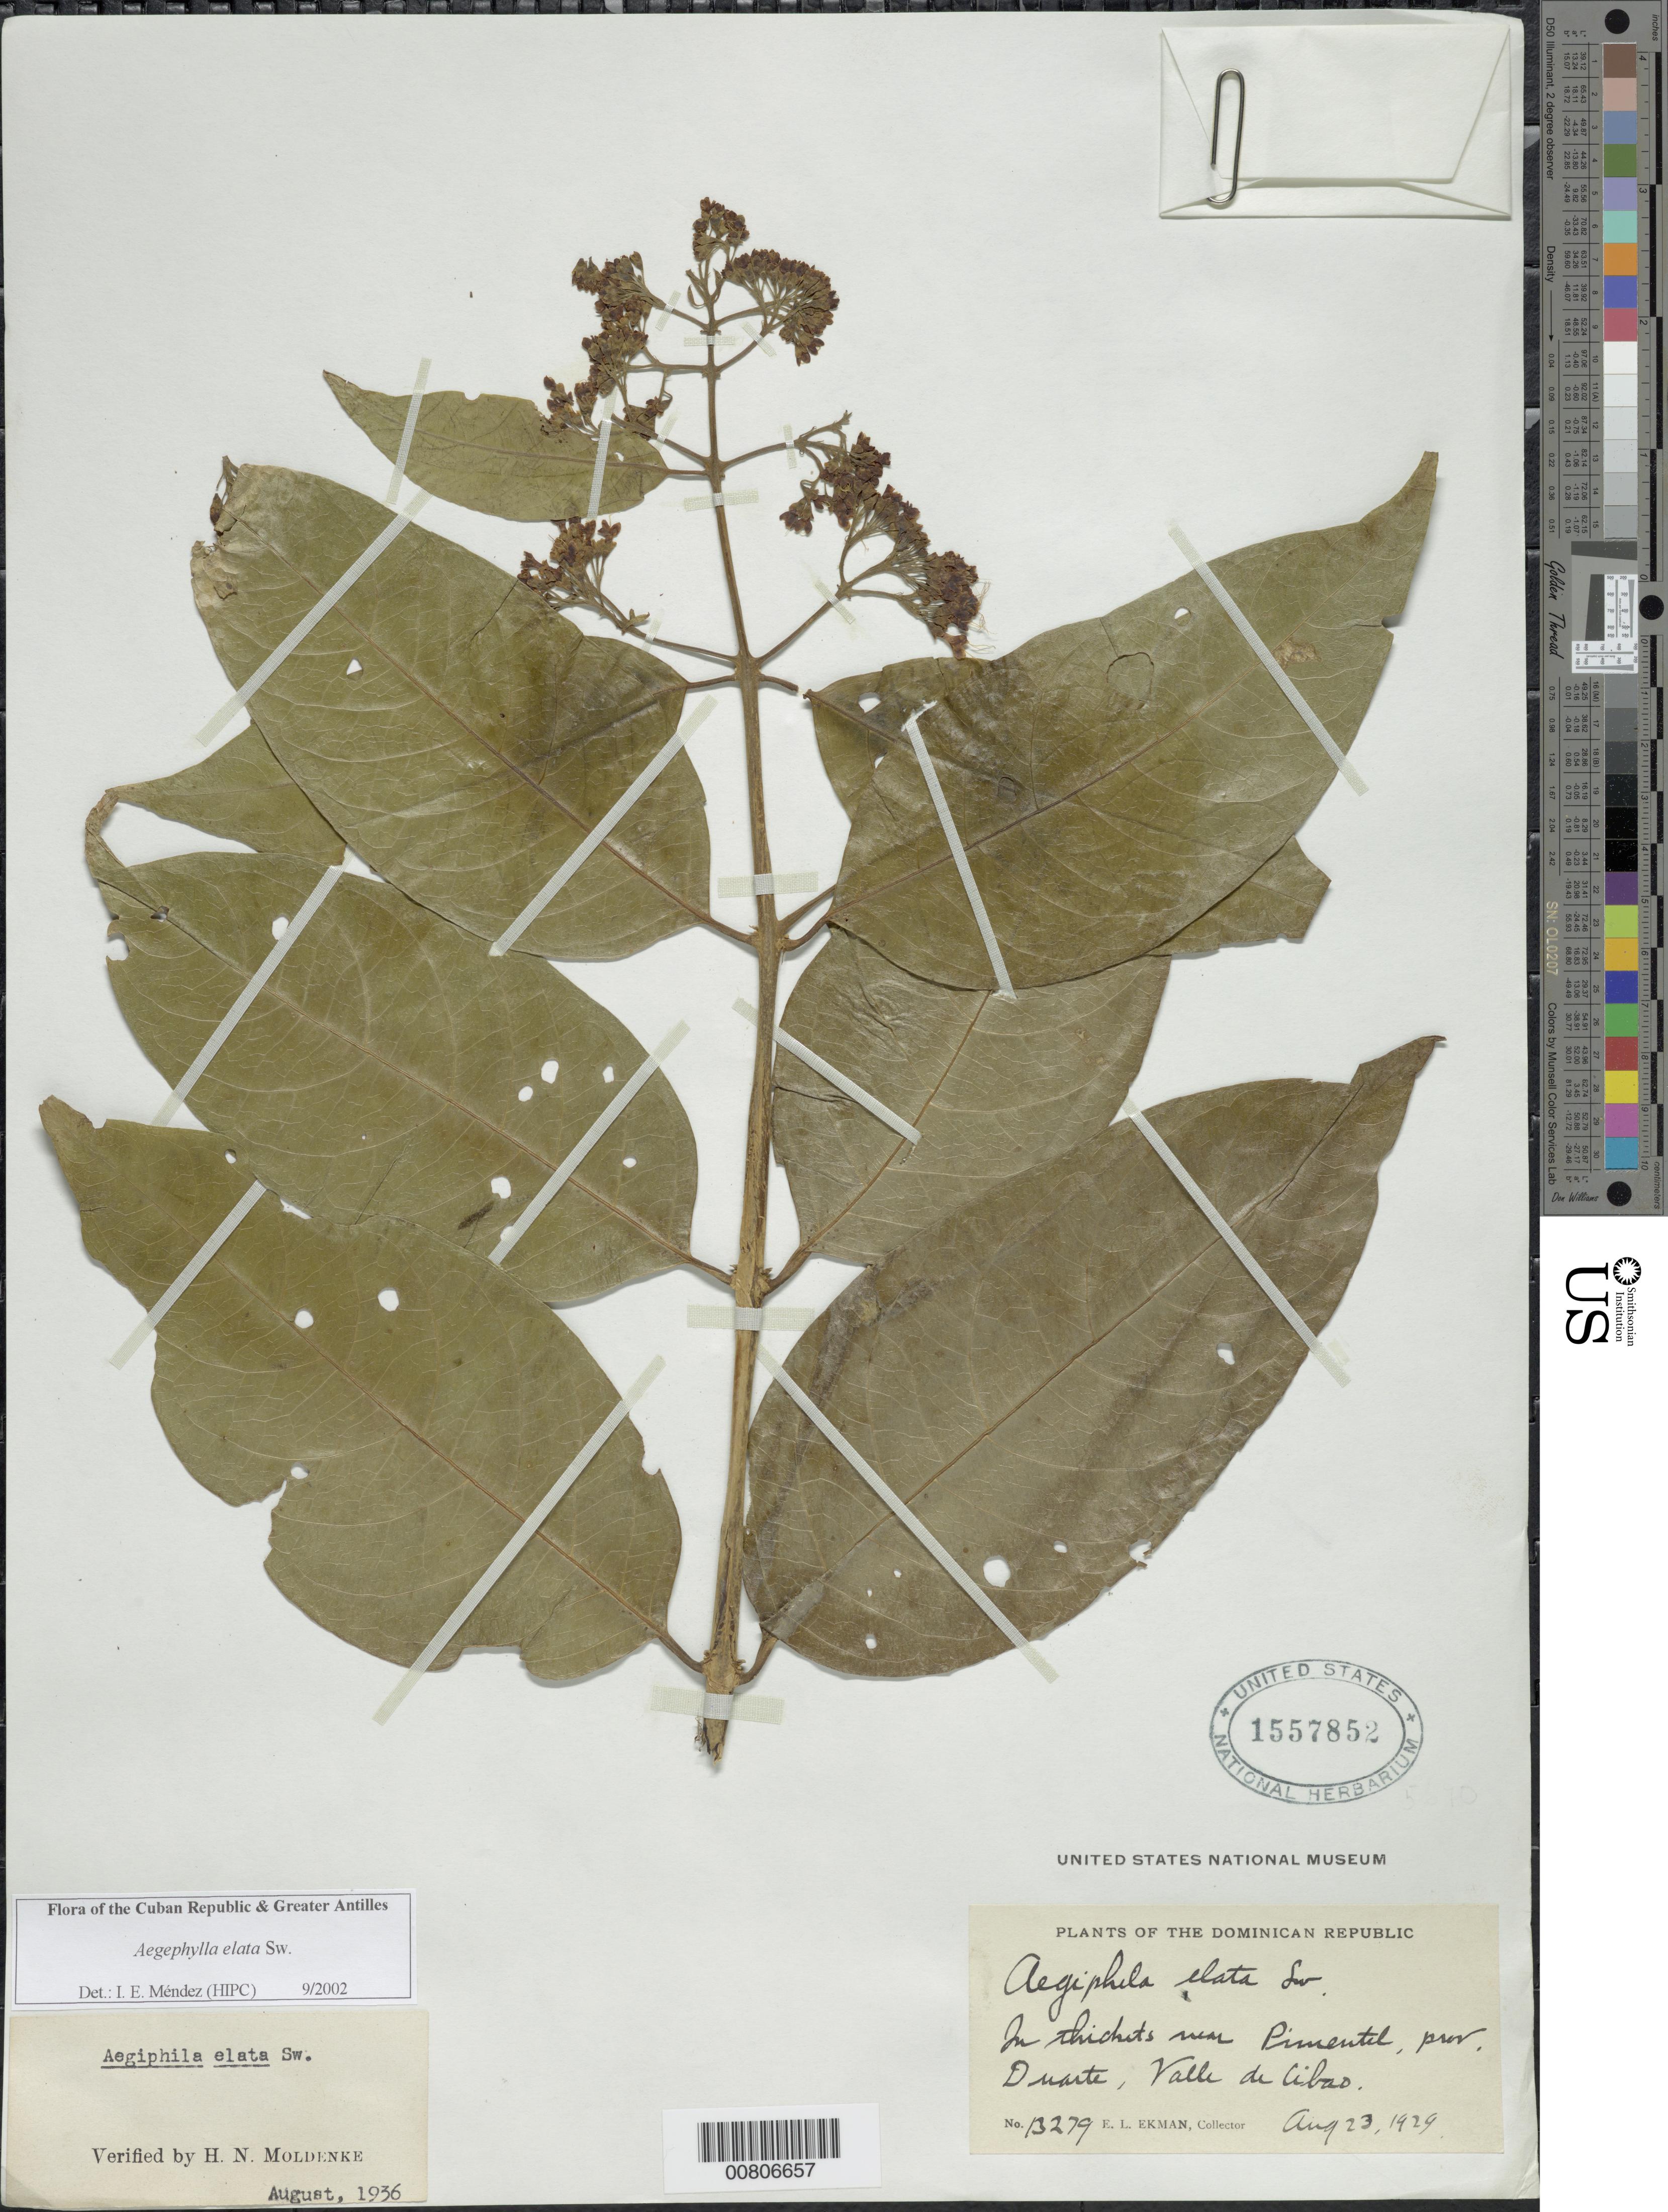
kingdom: Plantae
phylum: Tracheophyta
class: Magnoliopsida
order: Lamiales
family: Lamiaceae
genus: Aegiphila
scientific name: Aegiphila elata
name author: Sw.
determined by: Méndez, Isidro E., (HIPC)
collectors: E. L. Ekman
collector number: H 13279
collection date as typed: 23 Aug 1929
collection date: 1929-08-23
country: Dominican Republic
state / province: Duarte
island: Hispaniola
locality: Pimentel, Valle de Cibao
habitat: Thickets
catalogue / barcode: US 1557852